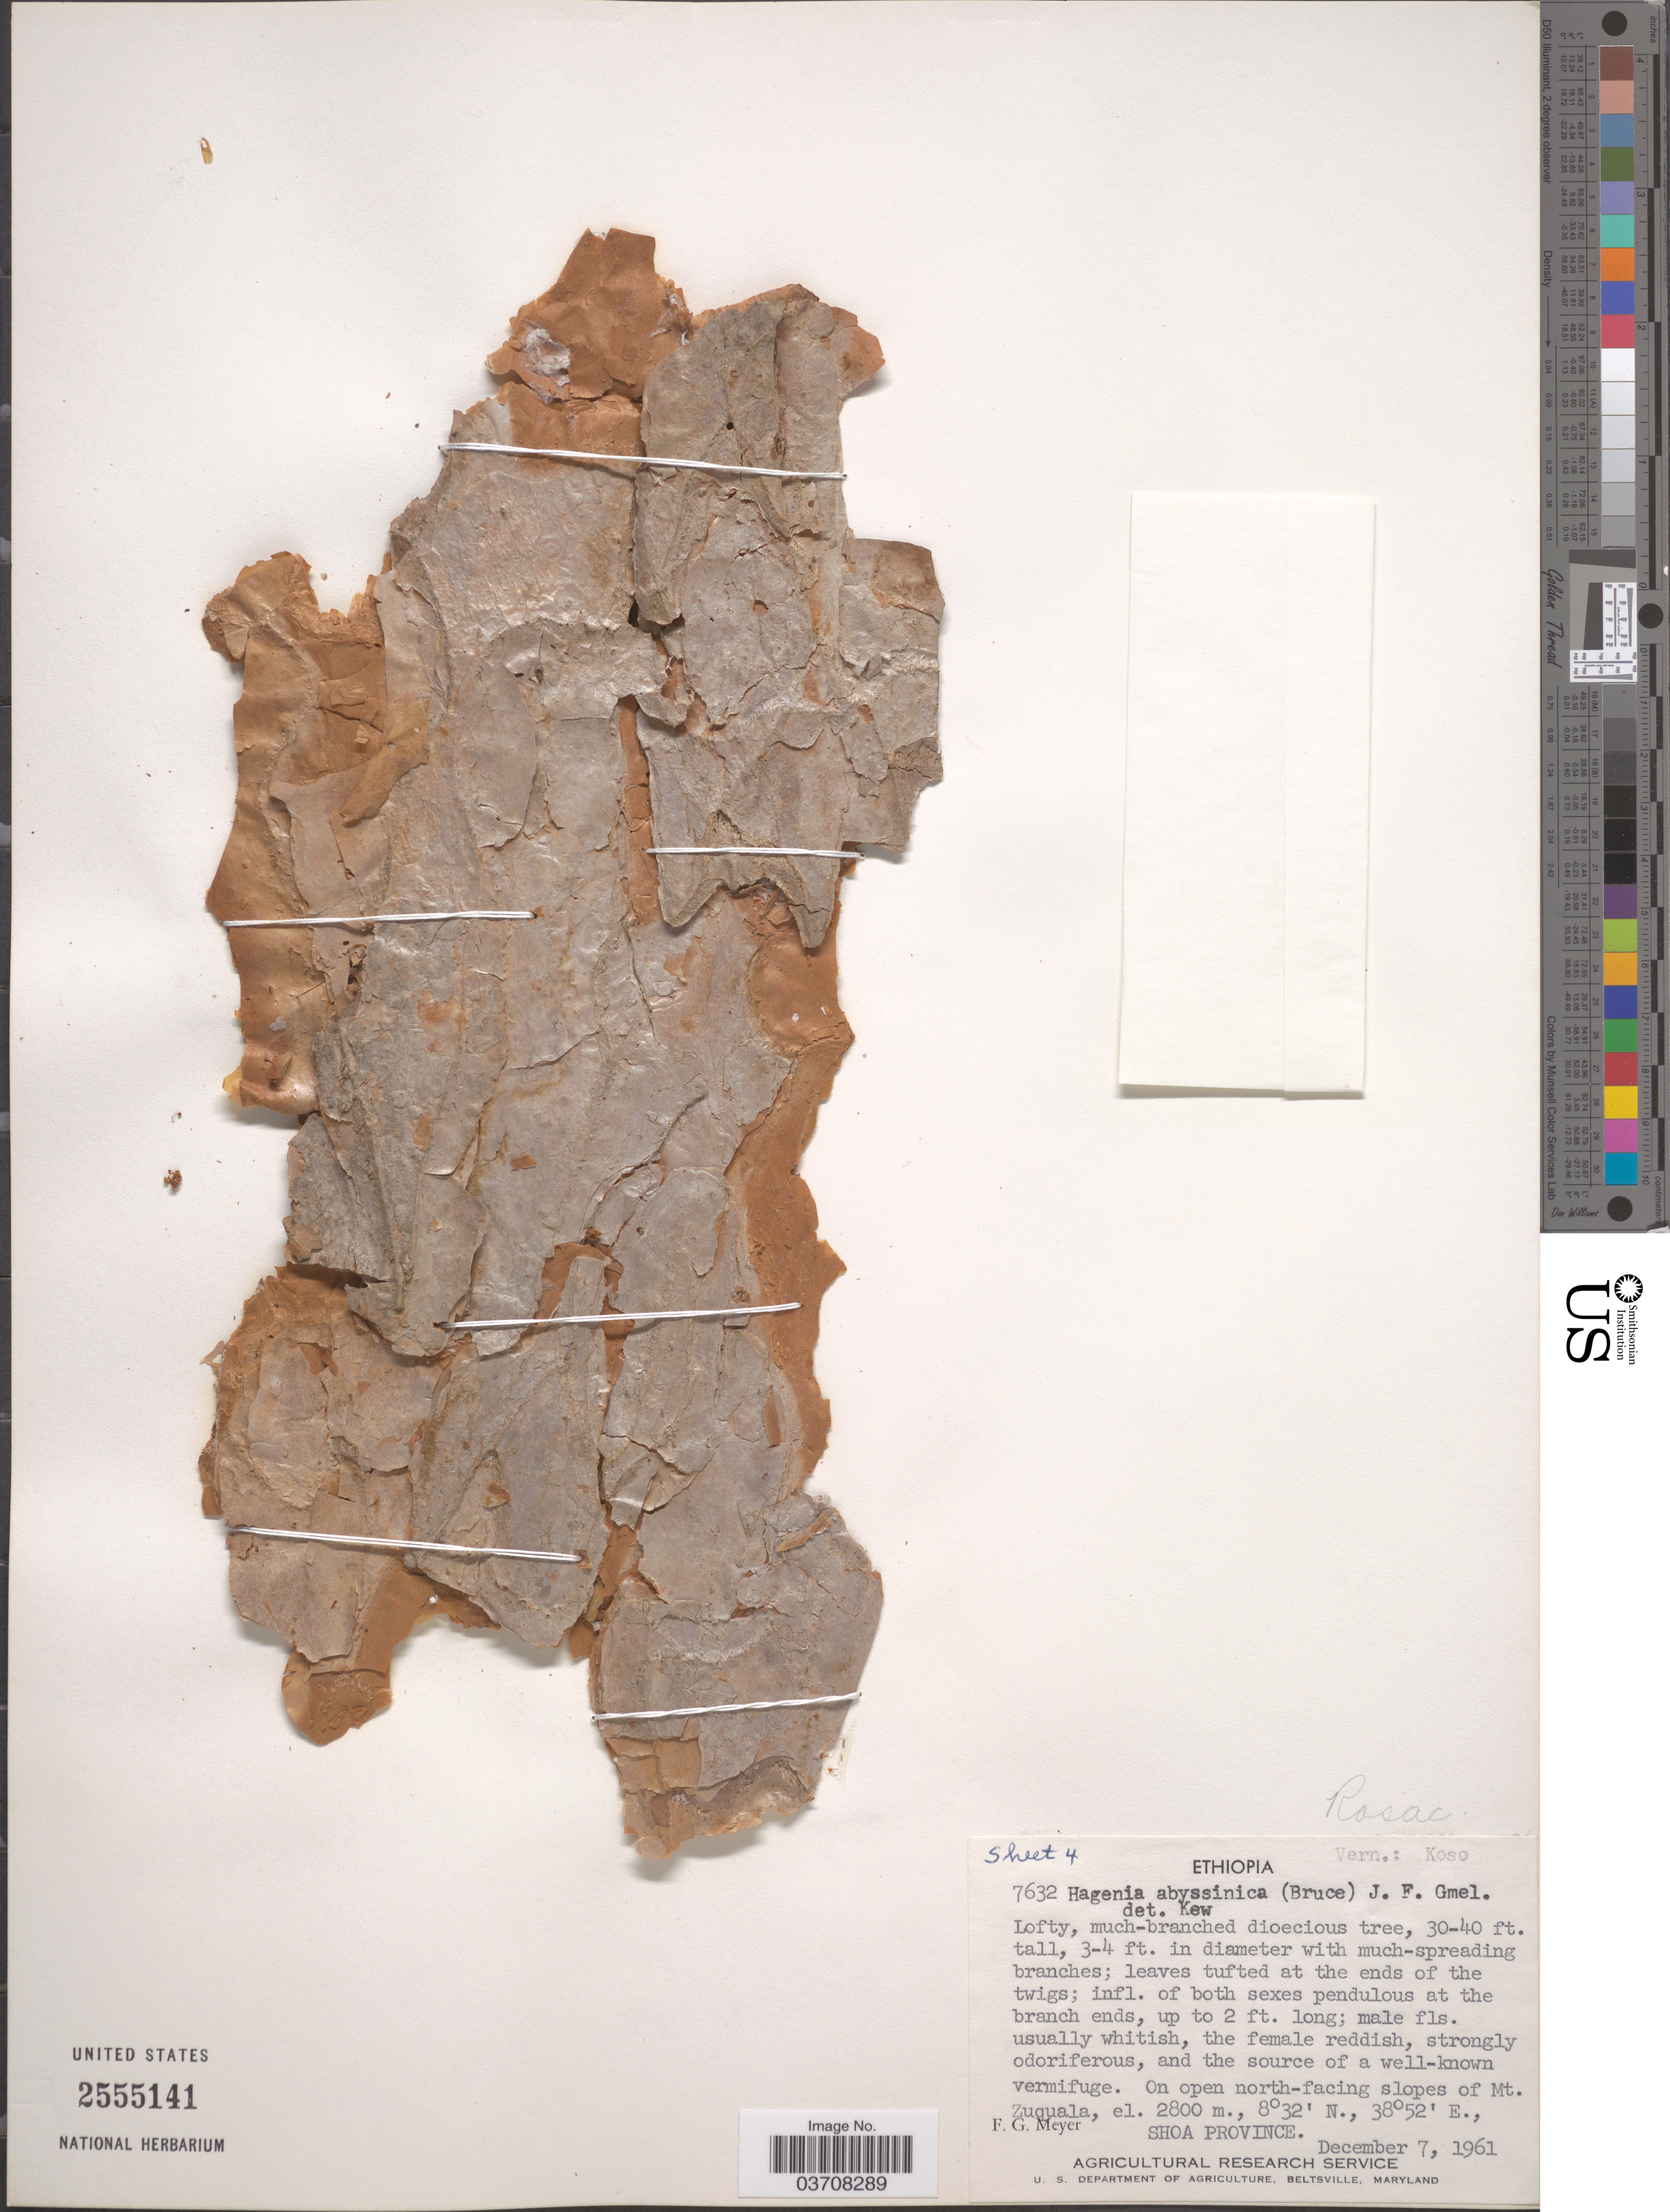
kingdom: Plantae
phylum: Tracheophyta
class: Magnoliopsida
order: Rosales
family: Rosaceae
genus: Hagenia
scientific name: Hagenia abyssinica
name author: (Bruce) J.F. Gmel.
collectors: F. G. Meyer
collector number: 7632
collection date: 1961-12-07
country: Ethiopia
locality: On open north-facing slopes of Mt. Zuguala, Shoa Province.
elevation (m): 2800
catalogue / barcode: US 2555141